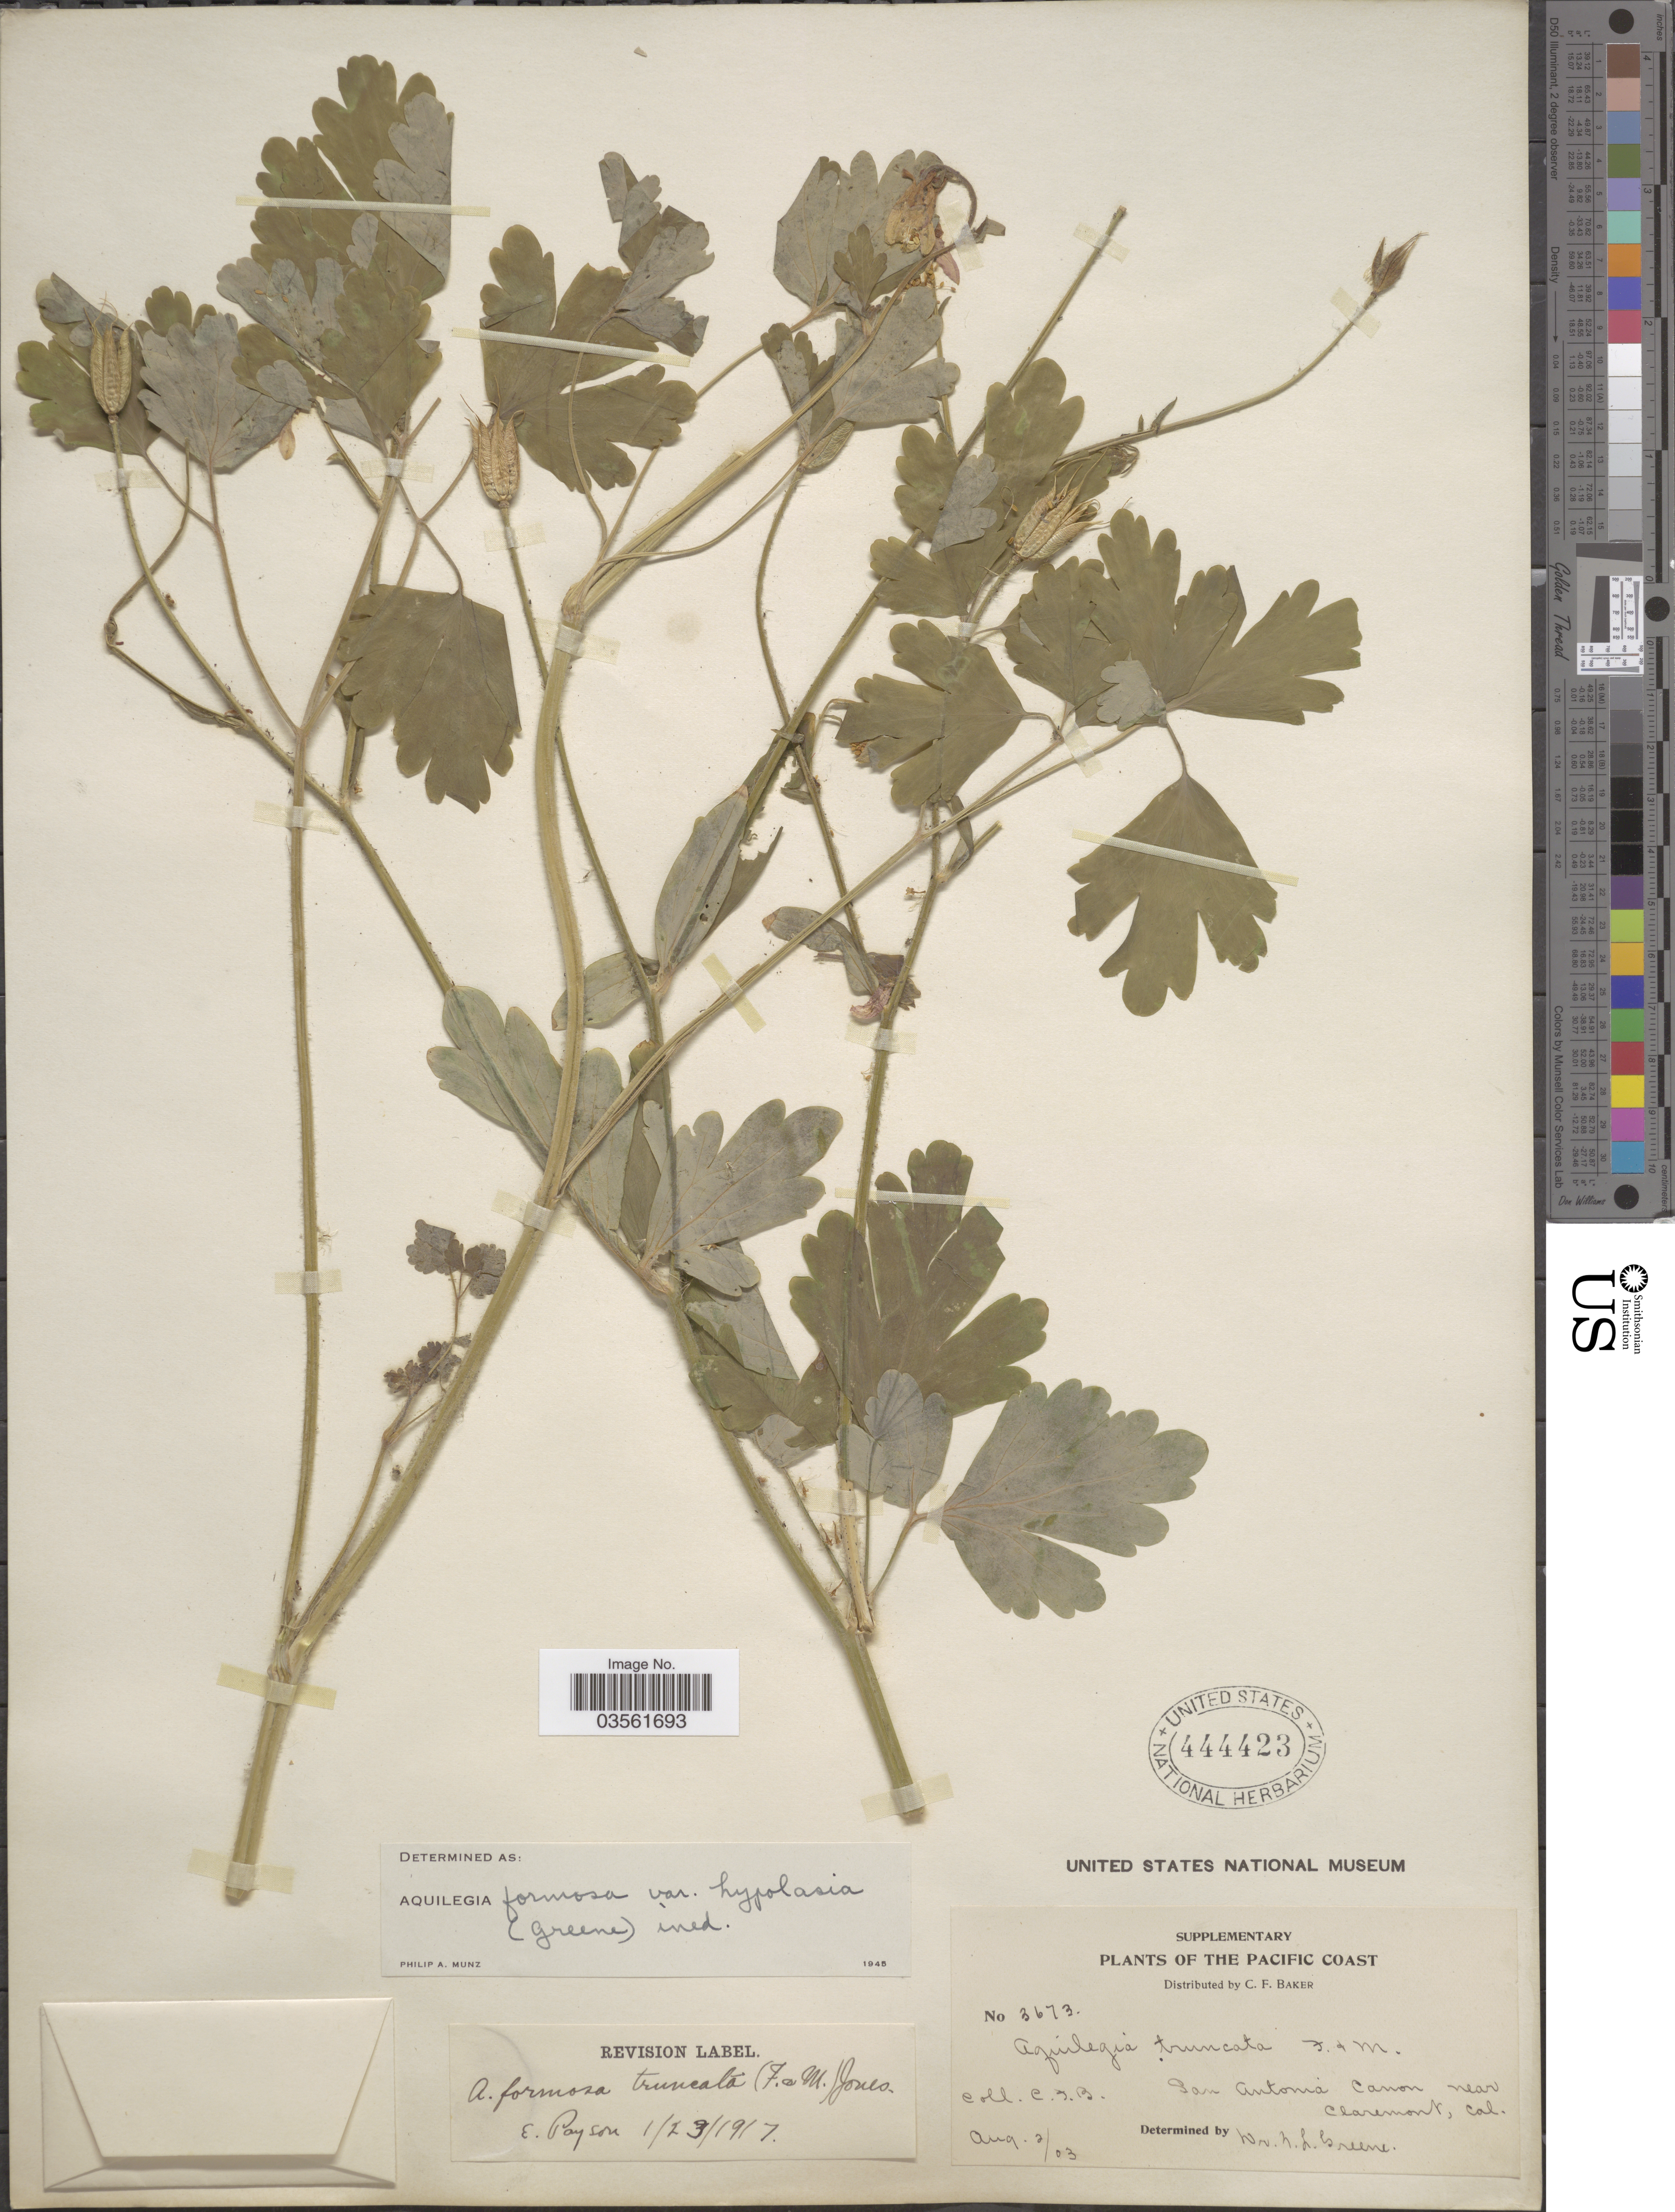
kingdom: Plantae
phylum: Tracheophyta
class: Magnoliopsida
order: Ranunculales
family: Ranunculaceae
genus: Aquilegia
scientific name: Aquilegia formosa var. truncata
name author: M.E. Jones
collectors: C. F. Baker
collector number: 3673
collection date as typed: Transcribed d/m/y: 2/8/3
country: United States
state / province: California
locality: The Pacific Coast. San Antonio Canon near Claremont.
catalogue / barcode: US 444423